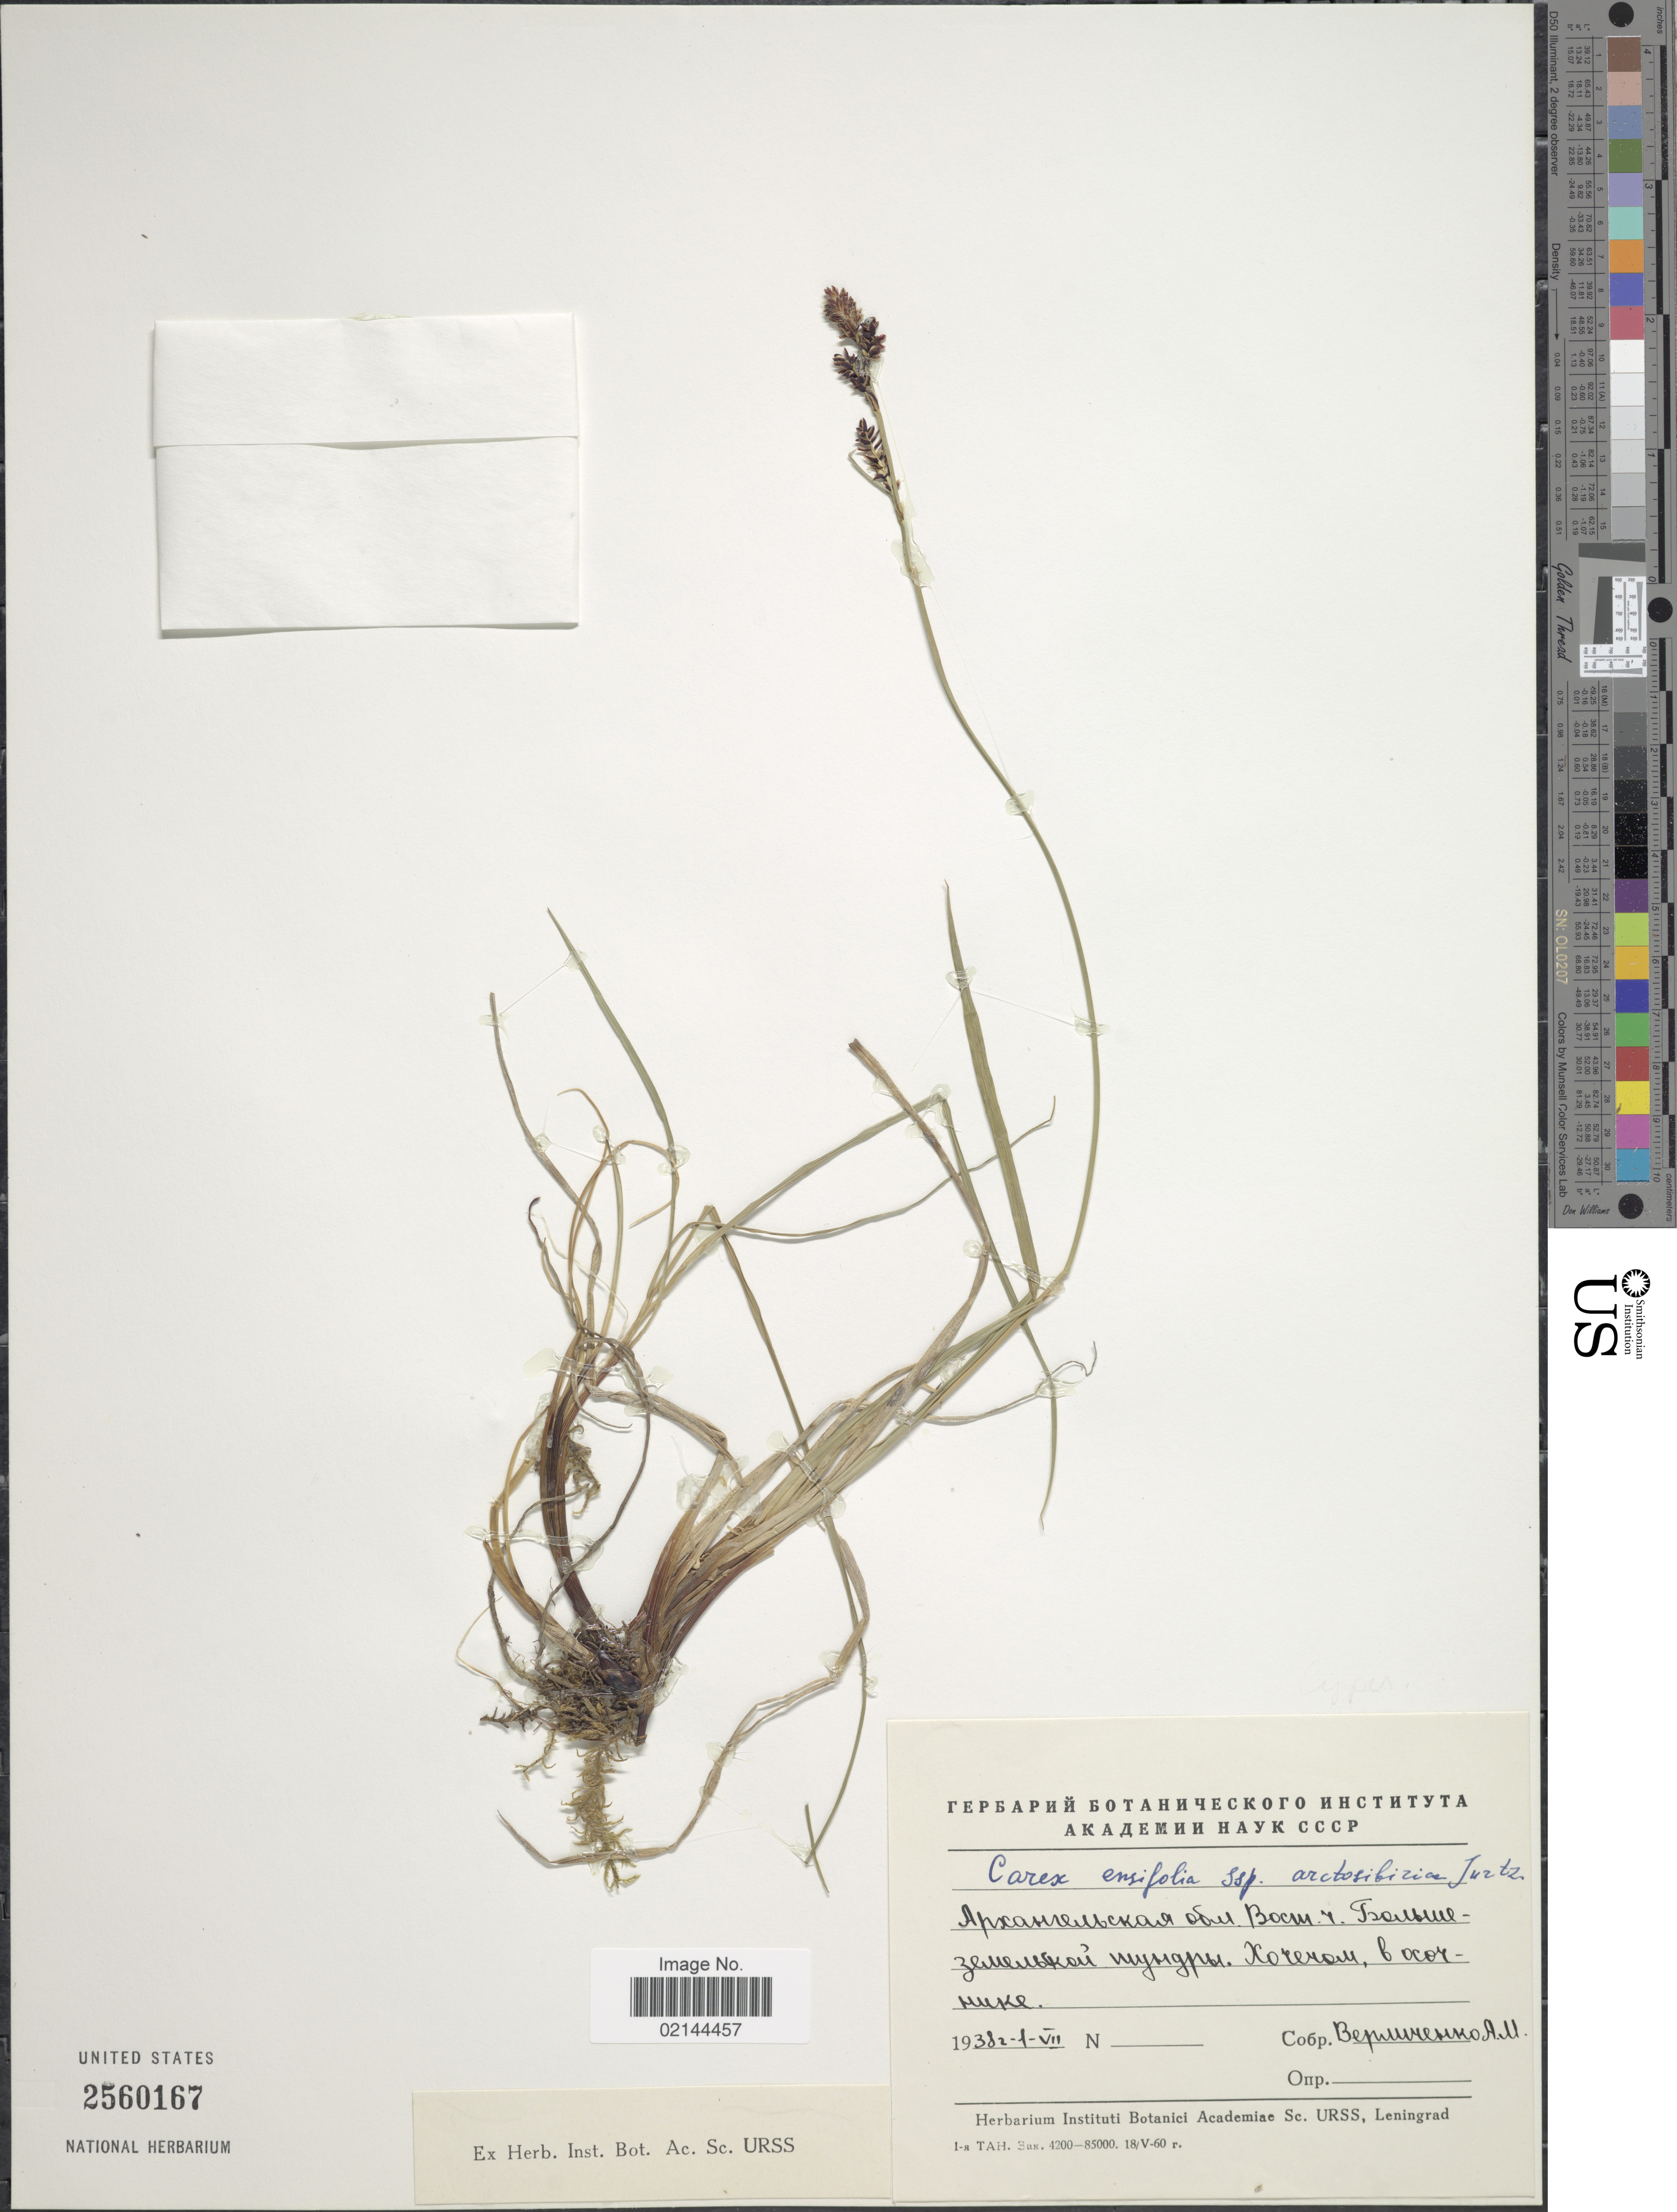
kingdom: Plantae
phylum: Tracheophyta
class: Liliopsida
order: Poales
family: Cyperaceae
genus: Carex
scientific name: Carex bigelowii subsp. arctisibirica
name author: (Jurtzev) Á. Löve & D. Löve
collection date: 1938-07-27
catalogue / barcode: US 2560167